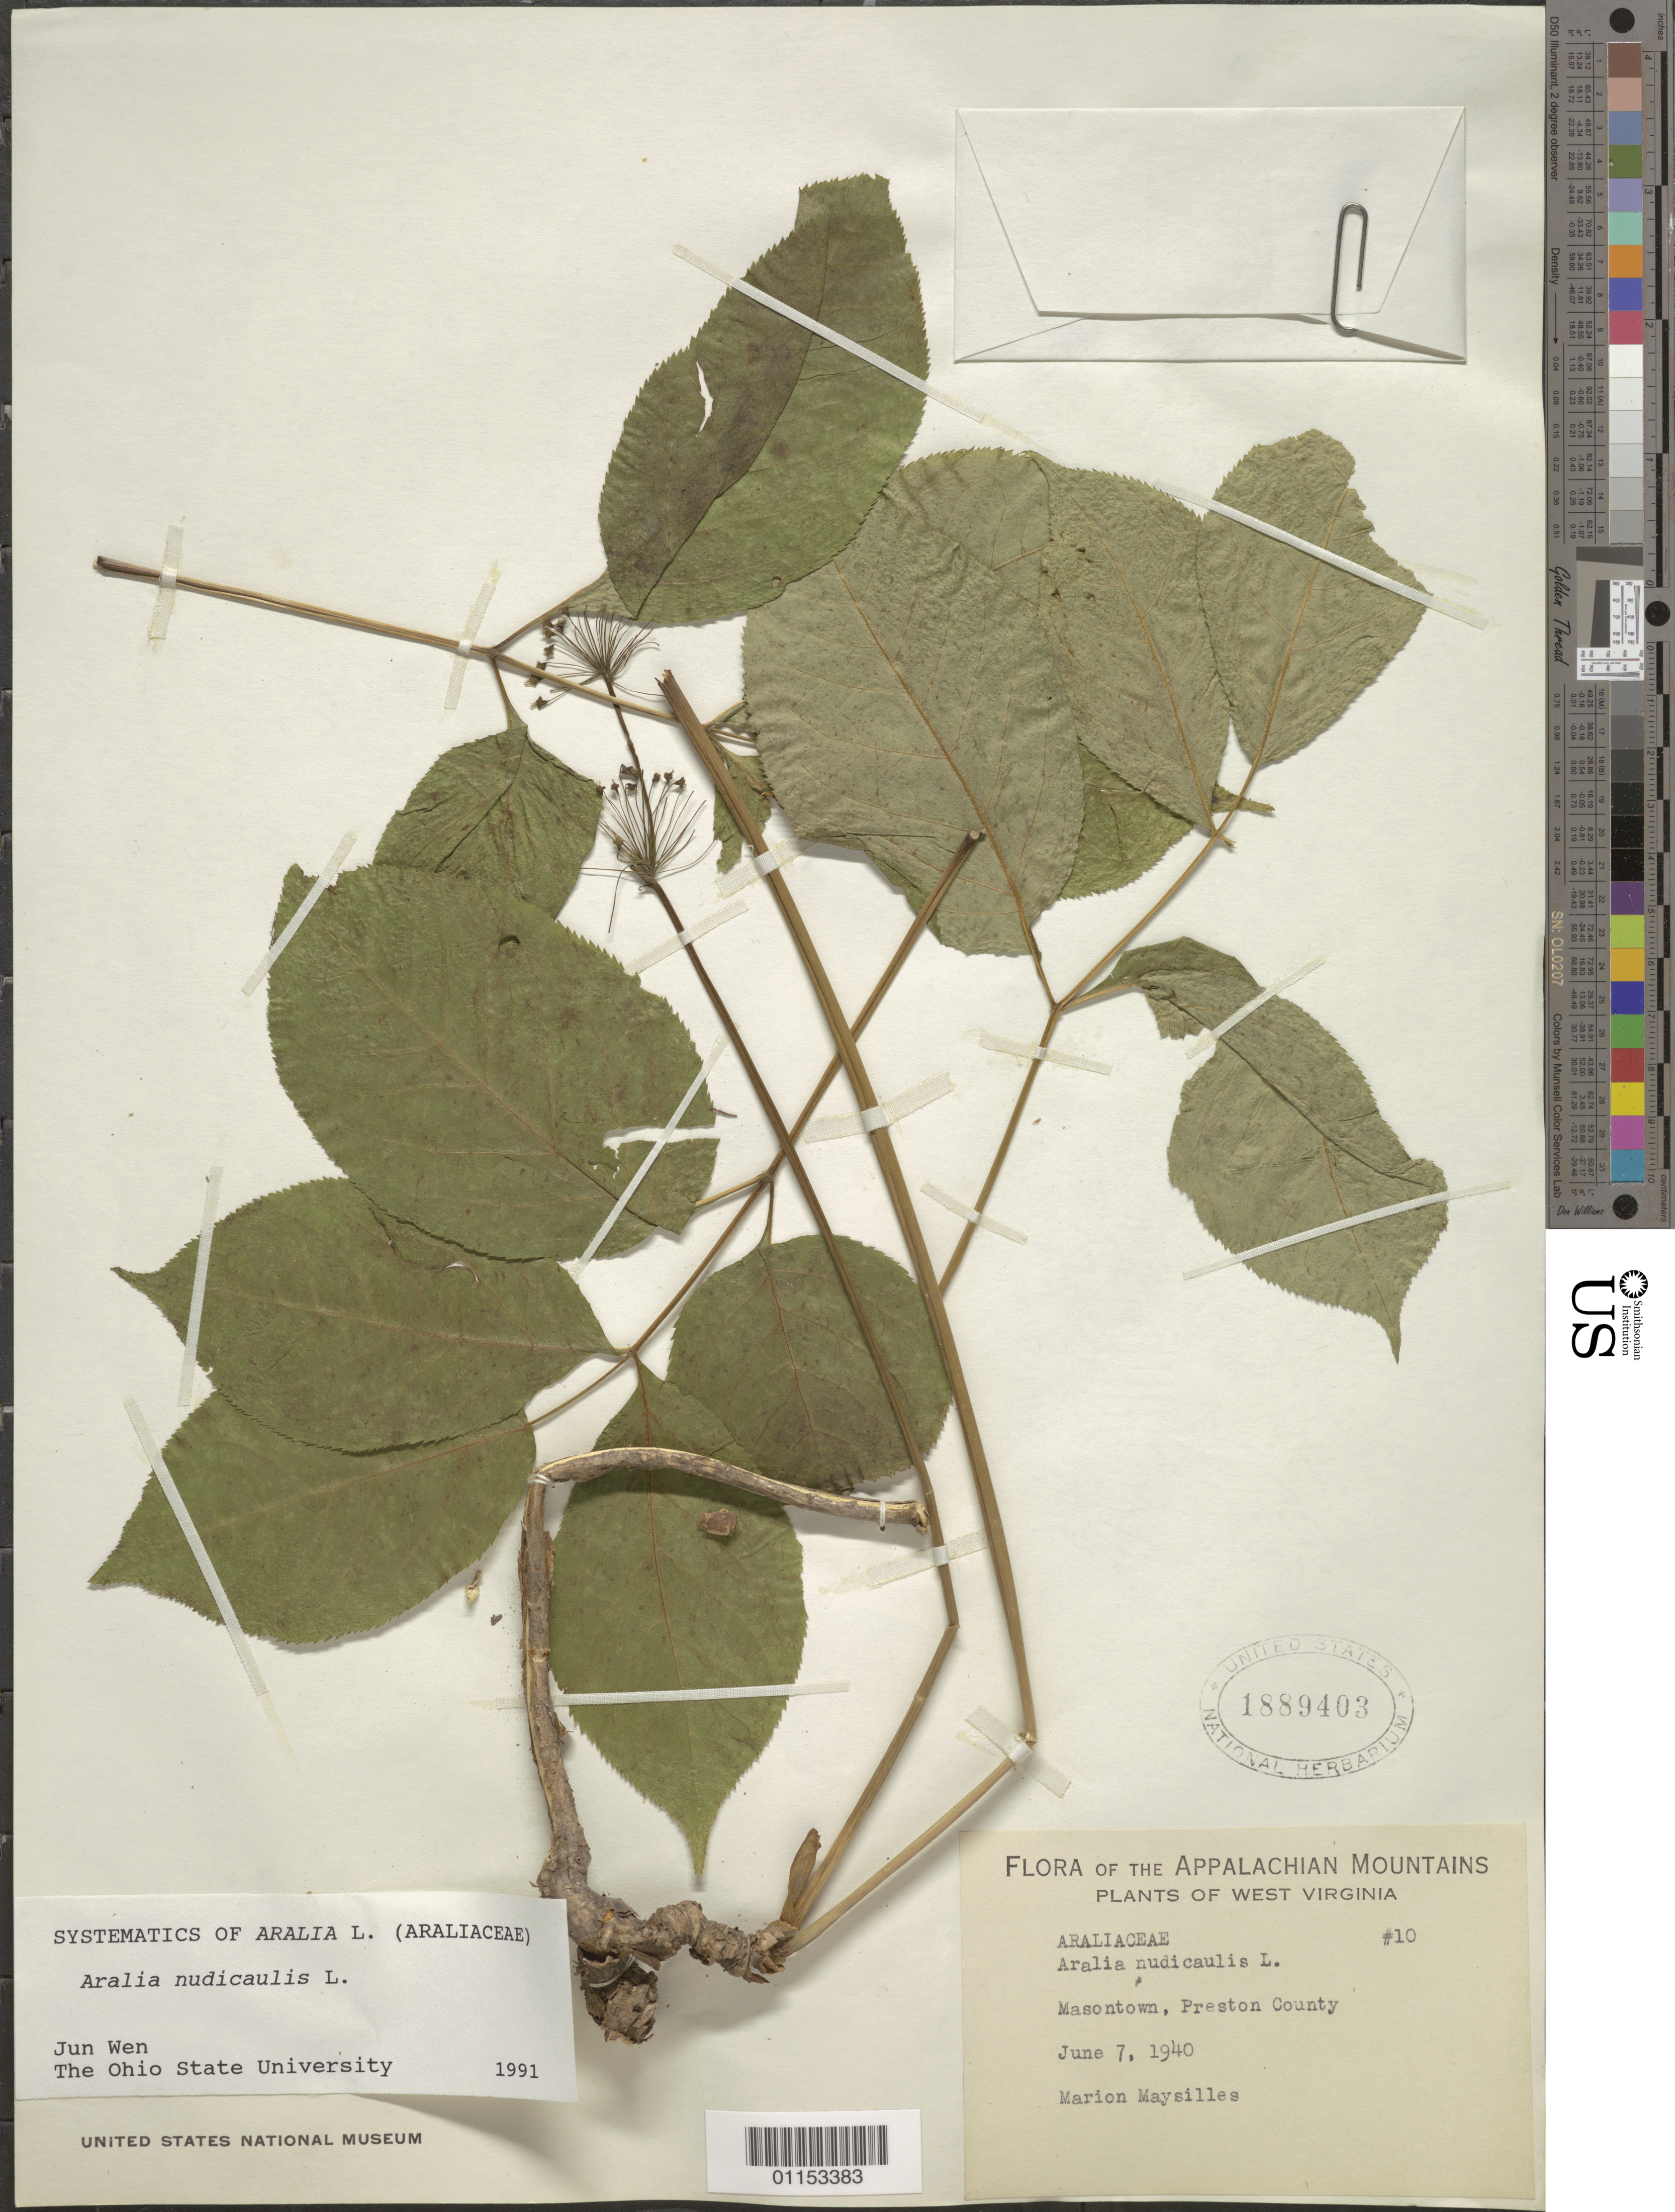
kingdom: Plantae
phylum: Tracheophyta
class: Magnoliopsida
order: Apiales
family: Araliaceae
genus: Aralia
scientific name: Aralia nudicaulis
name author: L.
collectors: M. Maysilles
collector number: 10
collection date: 1940-06-07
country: United States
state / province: West Virginia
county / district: Preston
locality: Masontown.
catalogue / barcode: US 1889403